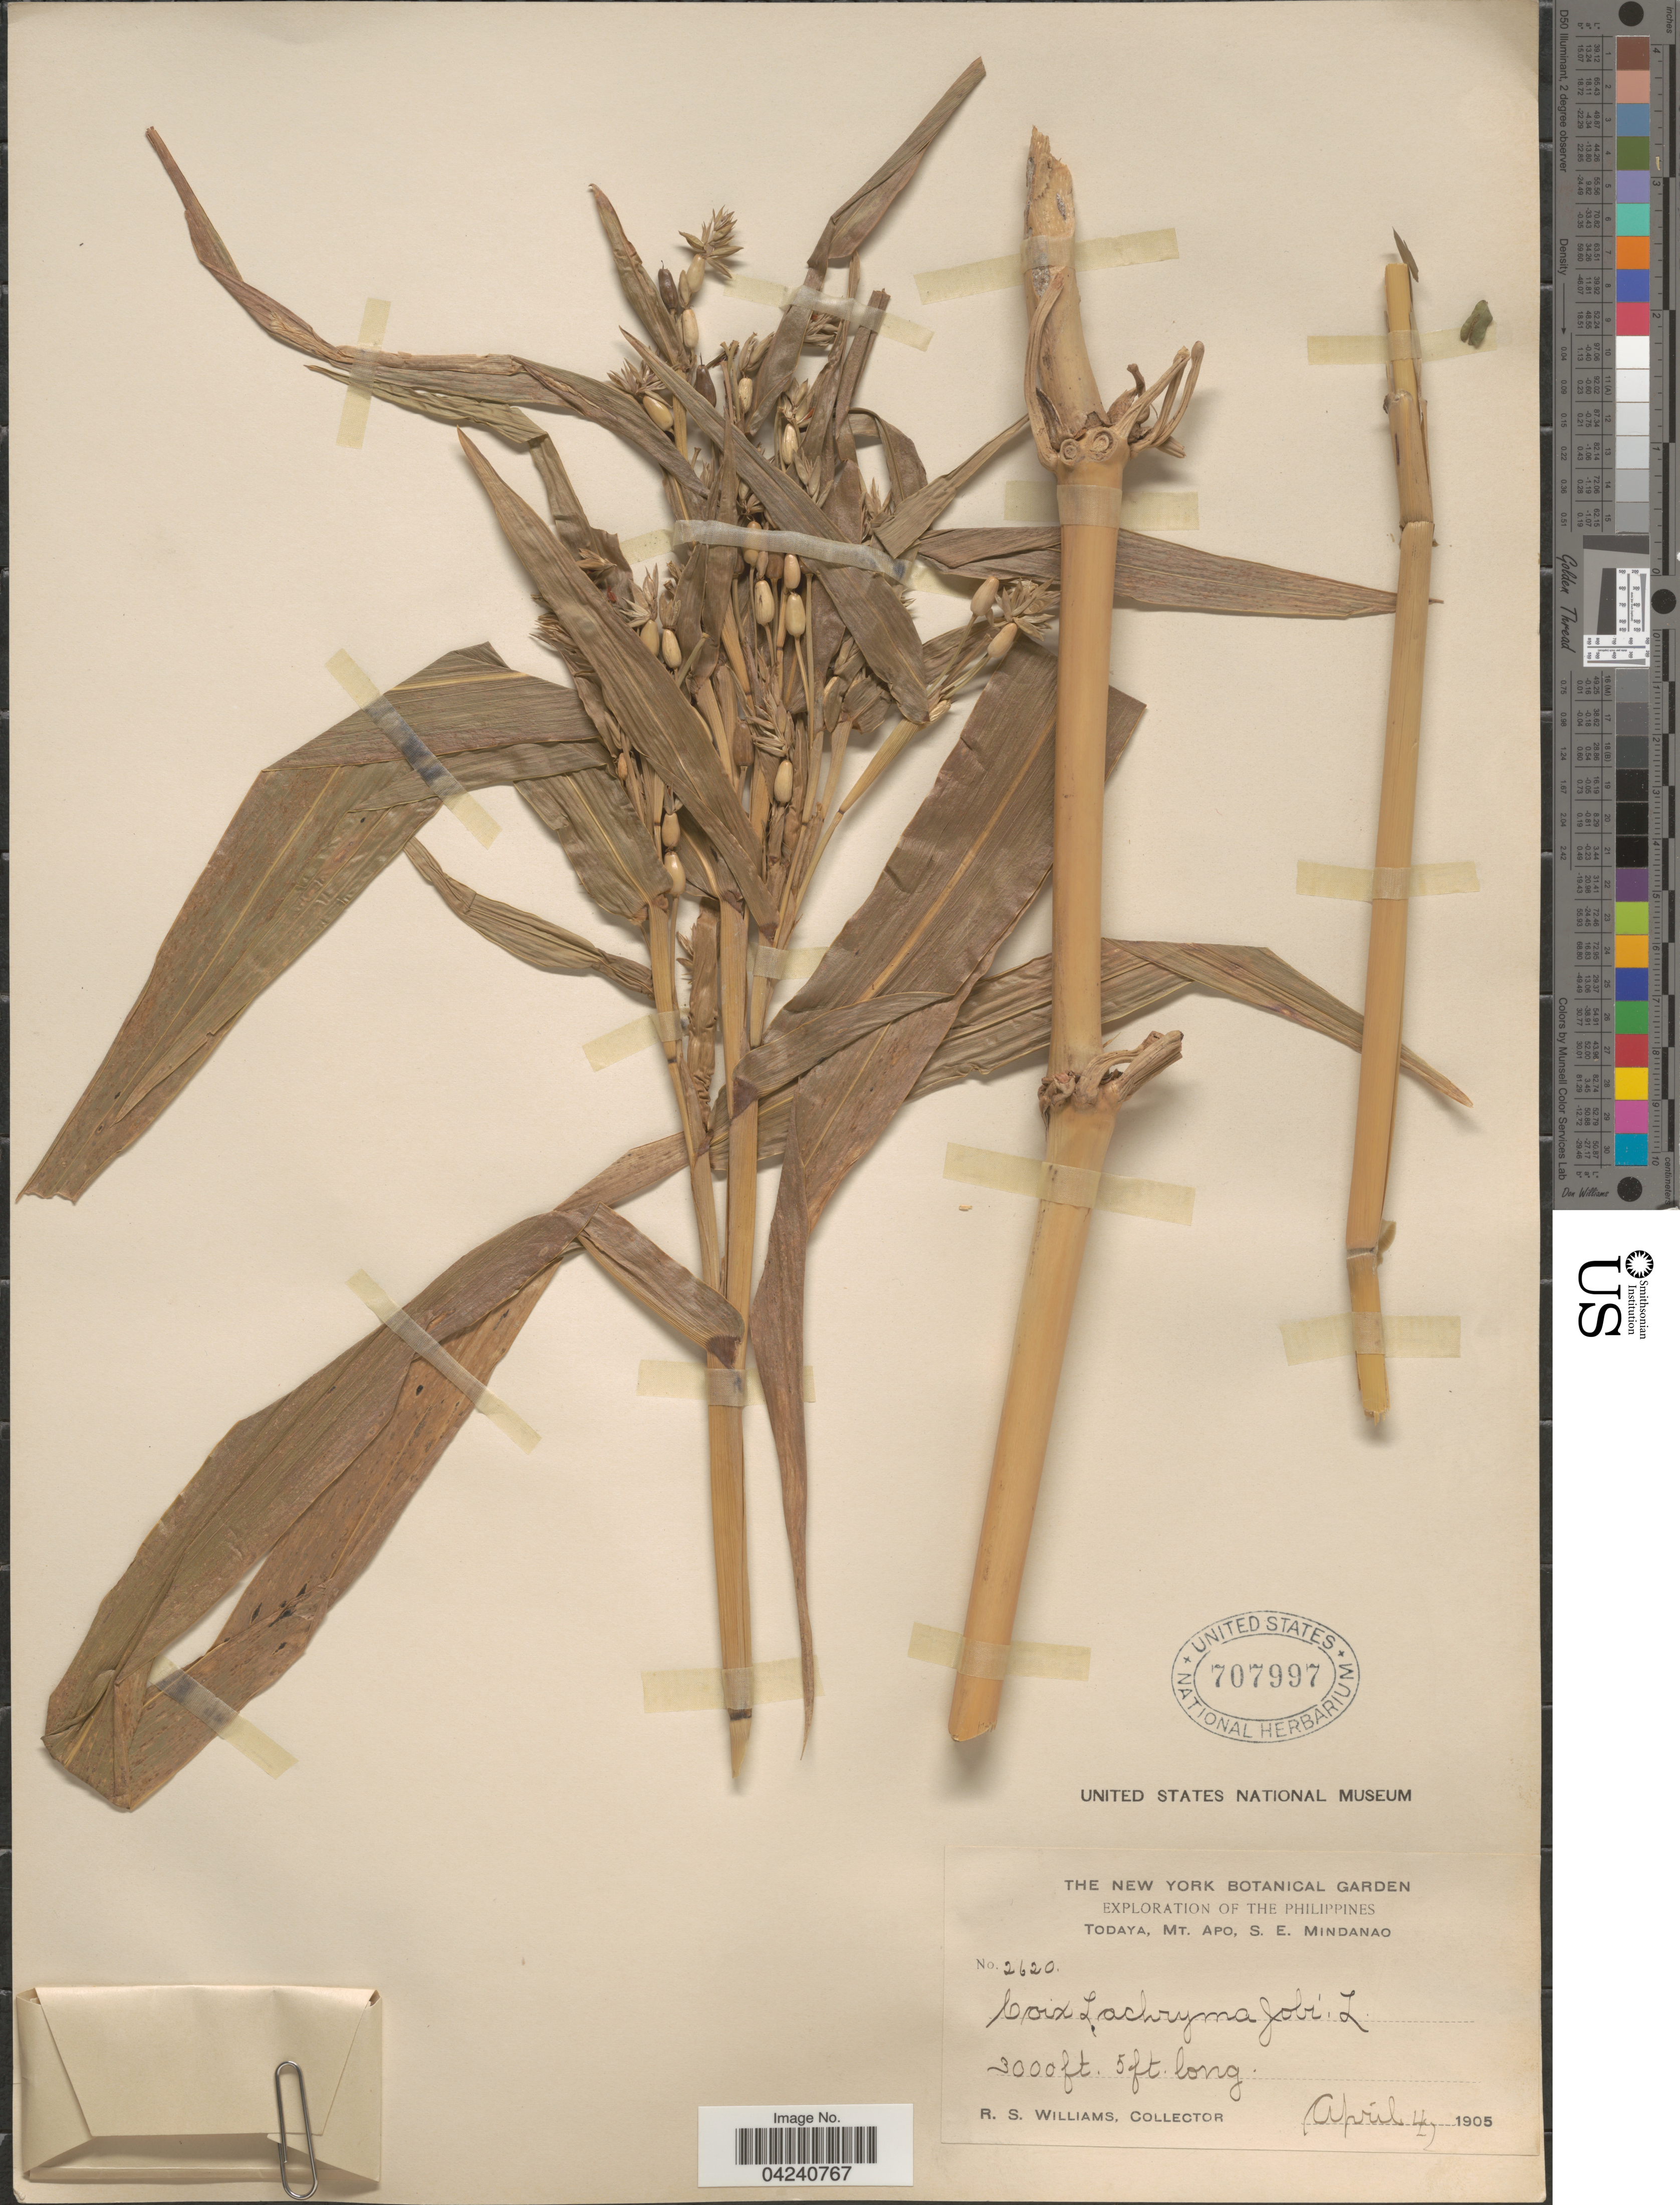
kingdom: Plantae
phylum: Tracheophyta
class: Liliopsida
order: Poales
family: Poaceae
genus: Coix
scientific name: Coix lacryma-jobi var. stenocarpa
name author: (Oliv.) Stapf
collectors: R. S. Williams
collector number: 2620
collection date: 1905-04-04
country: Philippines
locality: Exploration of the Philippines. Todaya, Mt. Apo, S. E. Mindanao.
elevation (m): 914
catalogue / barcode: US 707997